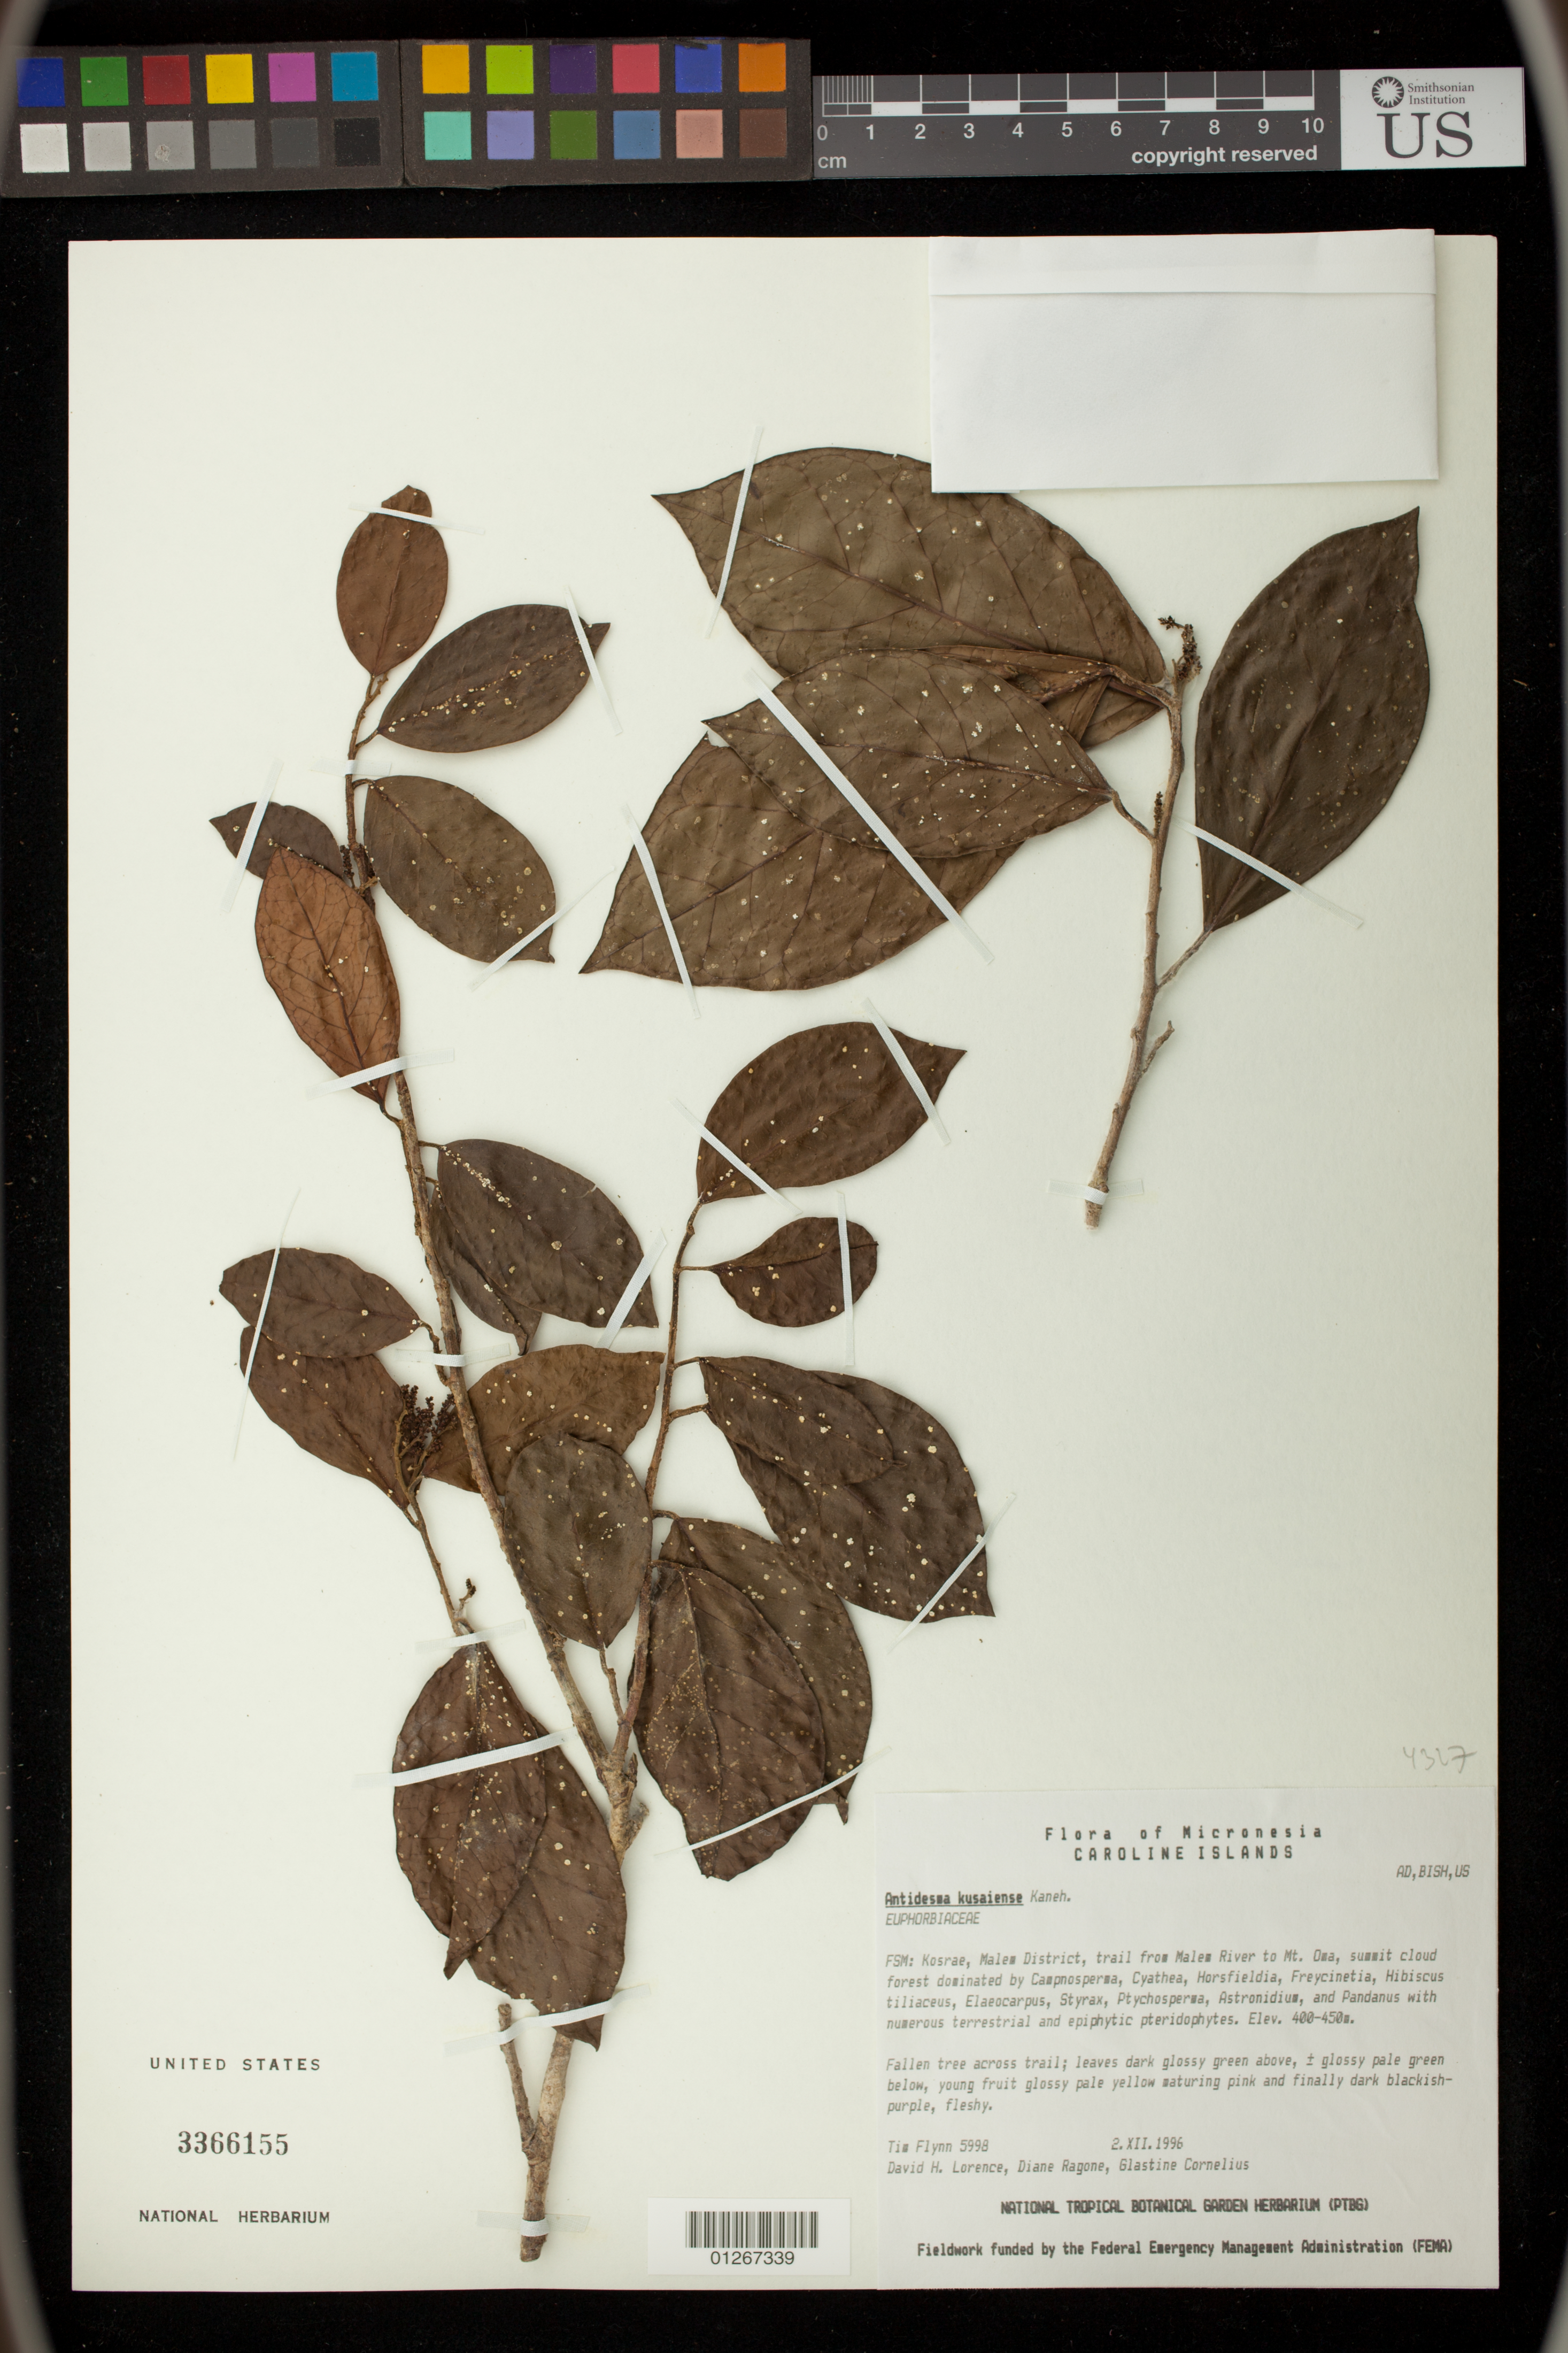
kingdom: Plantae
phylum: Tracheophyta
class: Magnoliopsida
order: Malpighiales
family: Phyllanthaceae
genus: Antidesma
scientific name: Antidesma kusaiense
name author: Kaneh.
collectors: T. Flynn, D. Lorence, D. Ragone & G. Cornelius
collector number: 5998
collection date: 1996-12-02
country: Micronesia, Federated States of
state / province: Kosrae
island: Kosrae [Kusaie]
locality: Malem District, trail from Malem River to Mt. Oma.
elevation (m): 400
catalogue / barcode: US 3366155